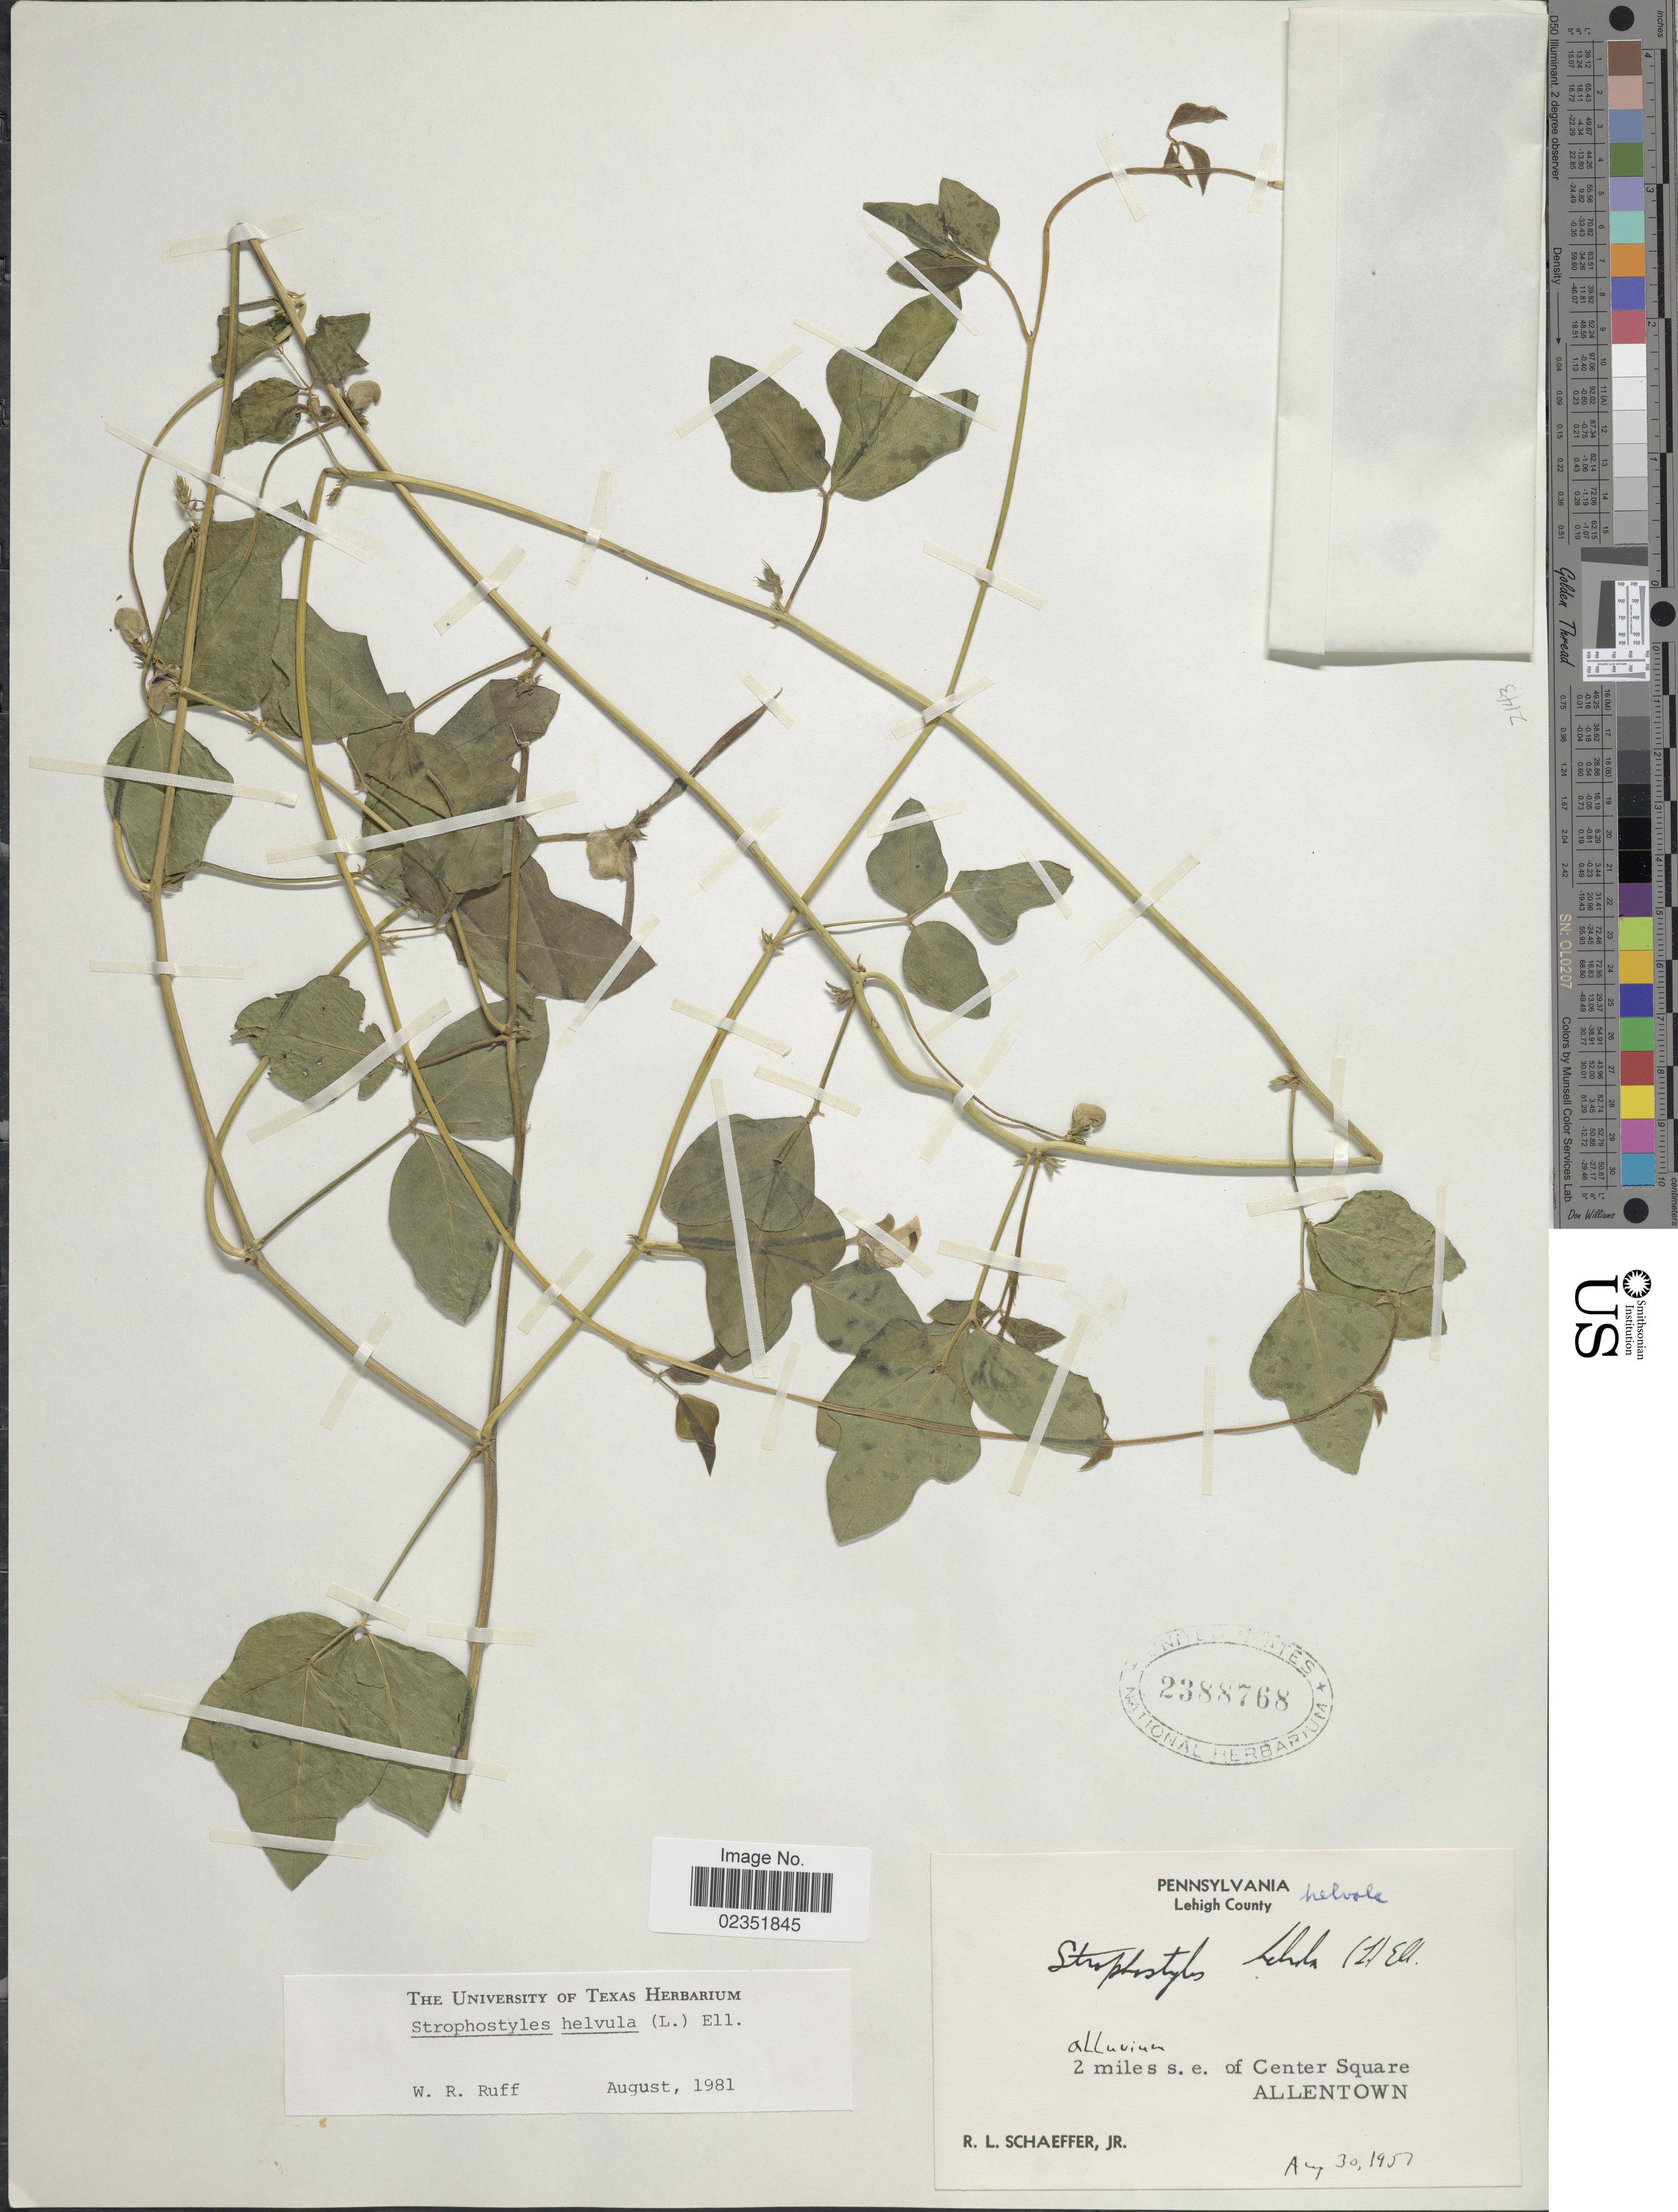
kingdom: Plantae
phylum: Tracheophyta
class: Magnoliopsida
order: Fabales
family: Fabaceae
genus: Strophostyles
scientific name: Strophostyles helvola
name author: (L.) Elliott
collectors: R. L. Schaeffer Jr.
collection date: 1957-08-30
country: United States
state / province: Pennsylvania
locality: Lehigh County, Alluvium, 2 miles s.e. of Center Square Allentown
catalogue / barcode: US 2388768